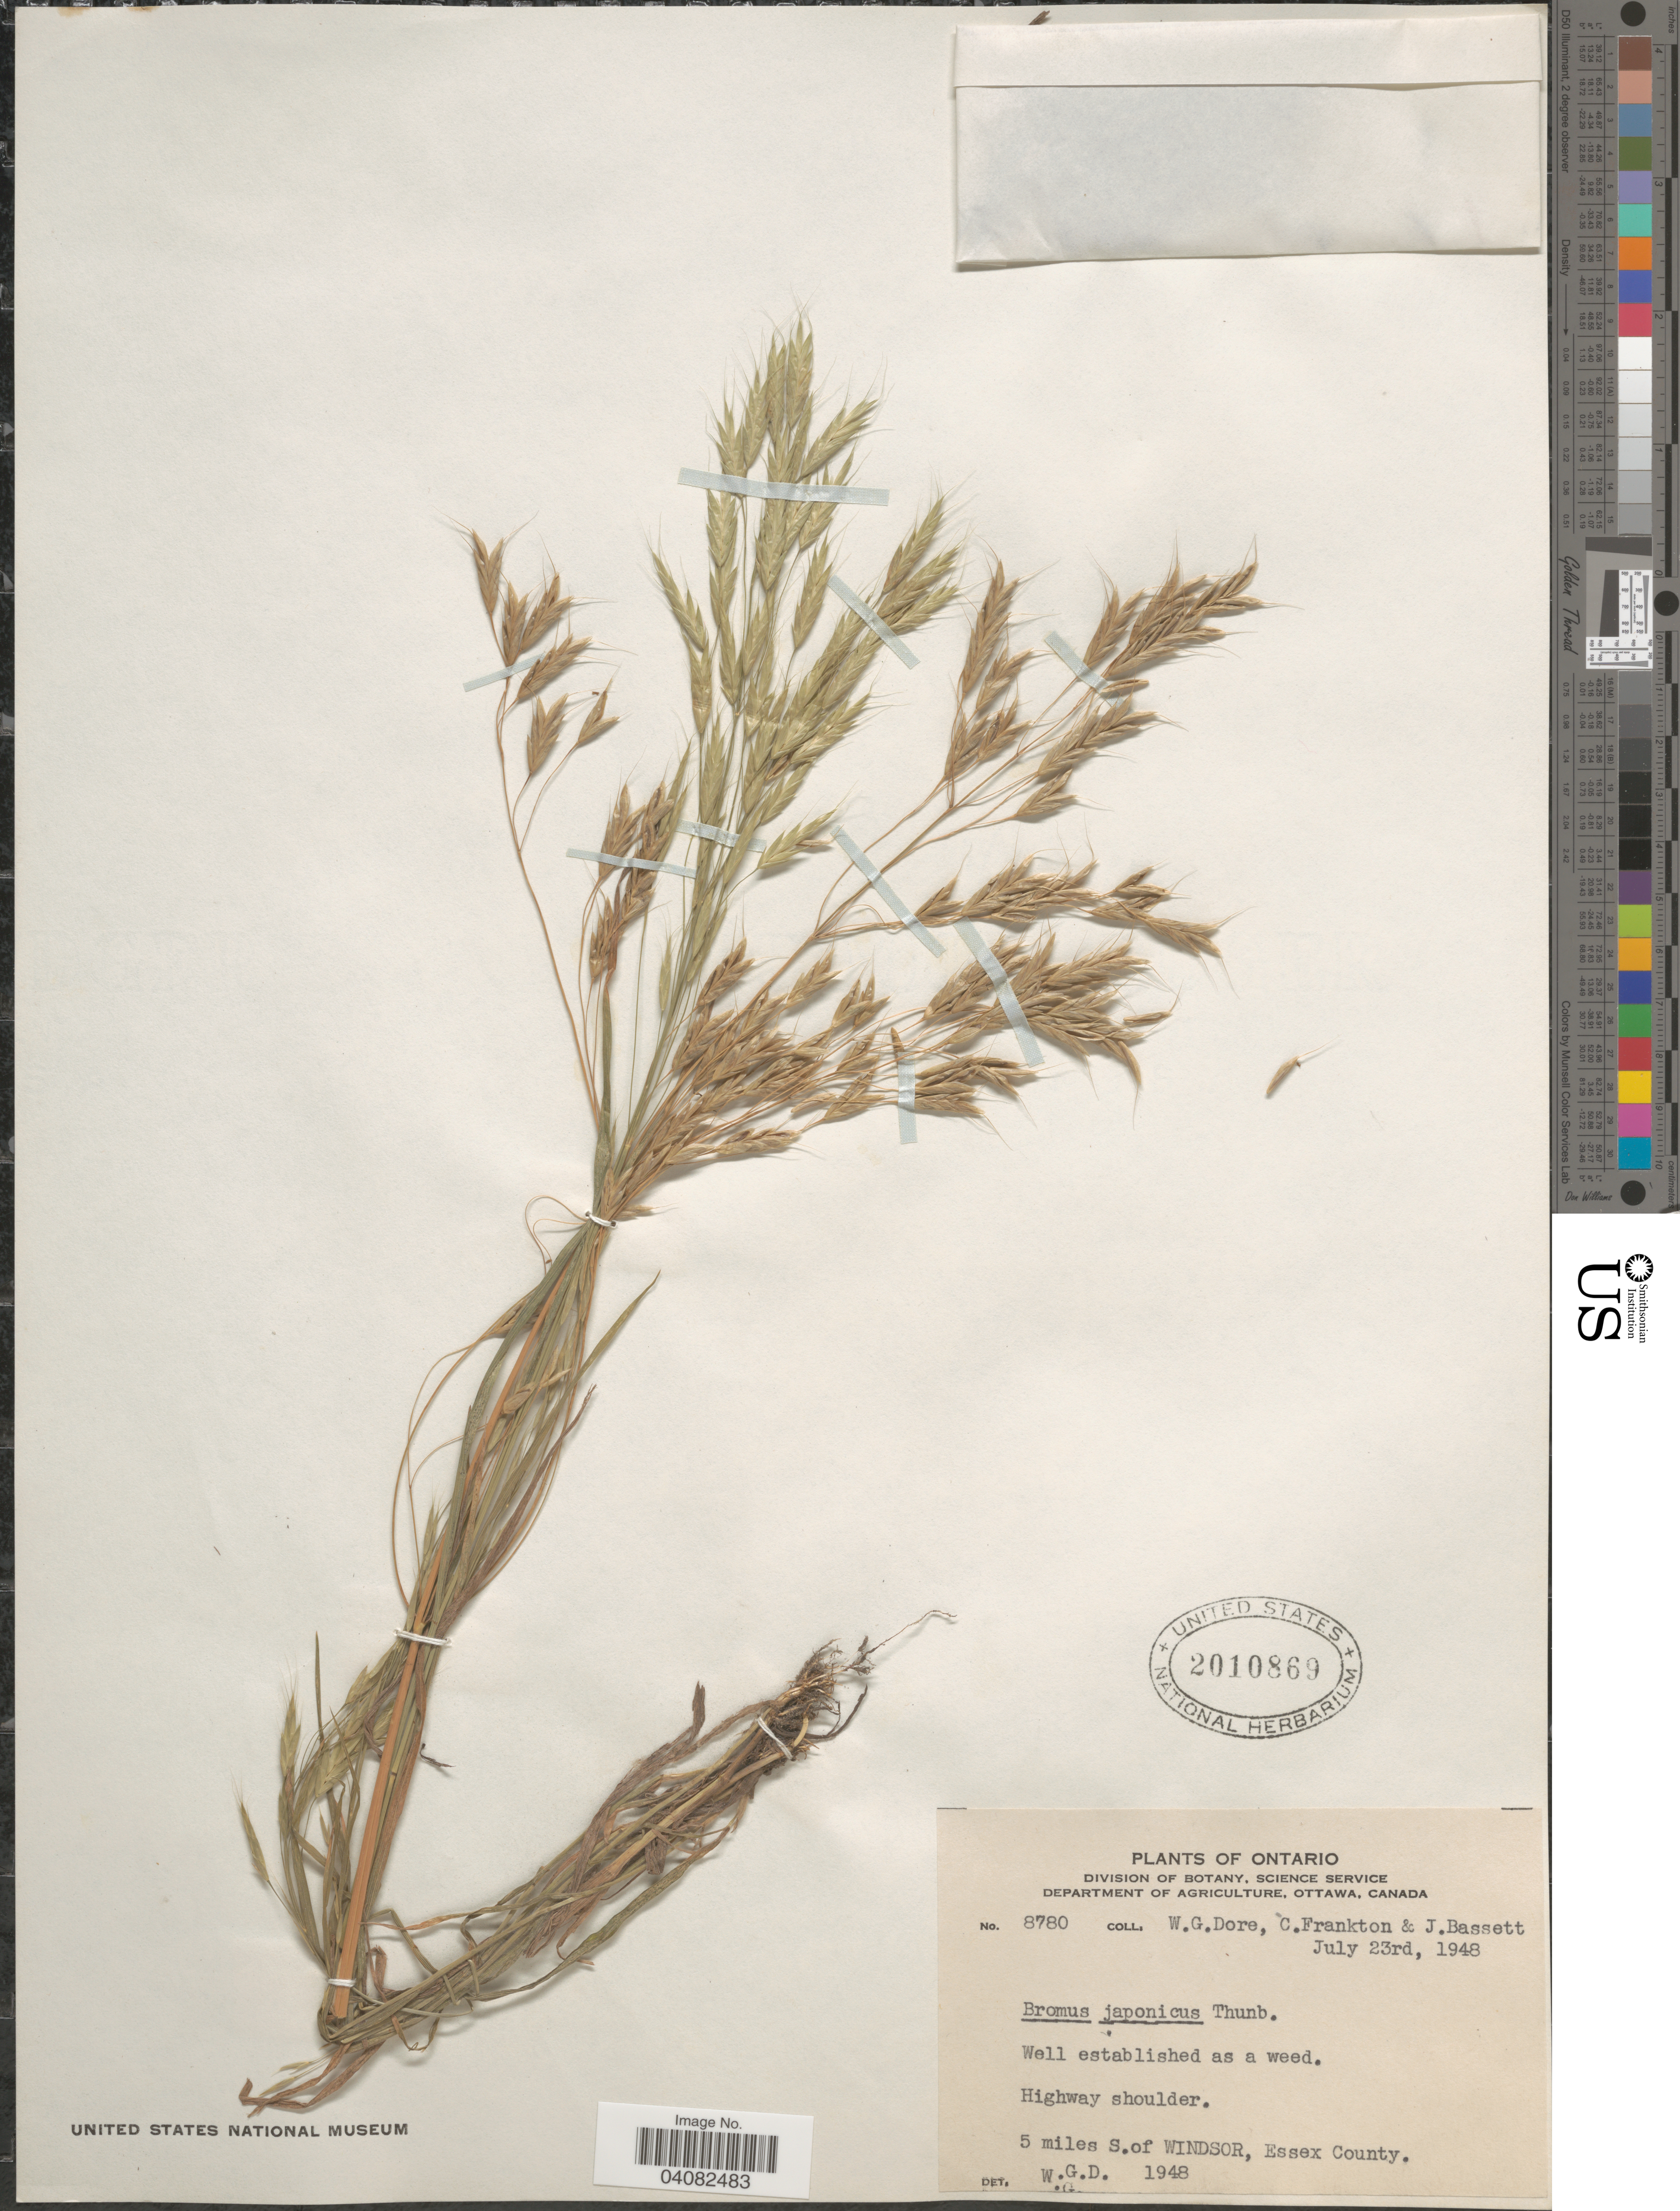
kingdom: Plantae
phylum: Tracheophyta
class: Liliopsida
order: Poales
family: Poaceae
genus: Bromus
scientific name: Bromus japonicus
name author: Houtt.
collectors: W. Dore, C. Frankton & J. Bassett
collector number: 8780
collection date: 1948-07-23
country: Canada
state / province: Ontario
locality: Highway shoulder. 5 miles S. of Windsor, Essex County.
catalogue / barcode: US 2010869